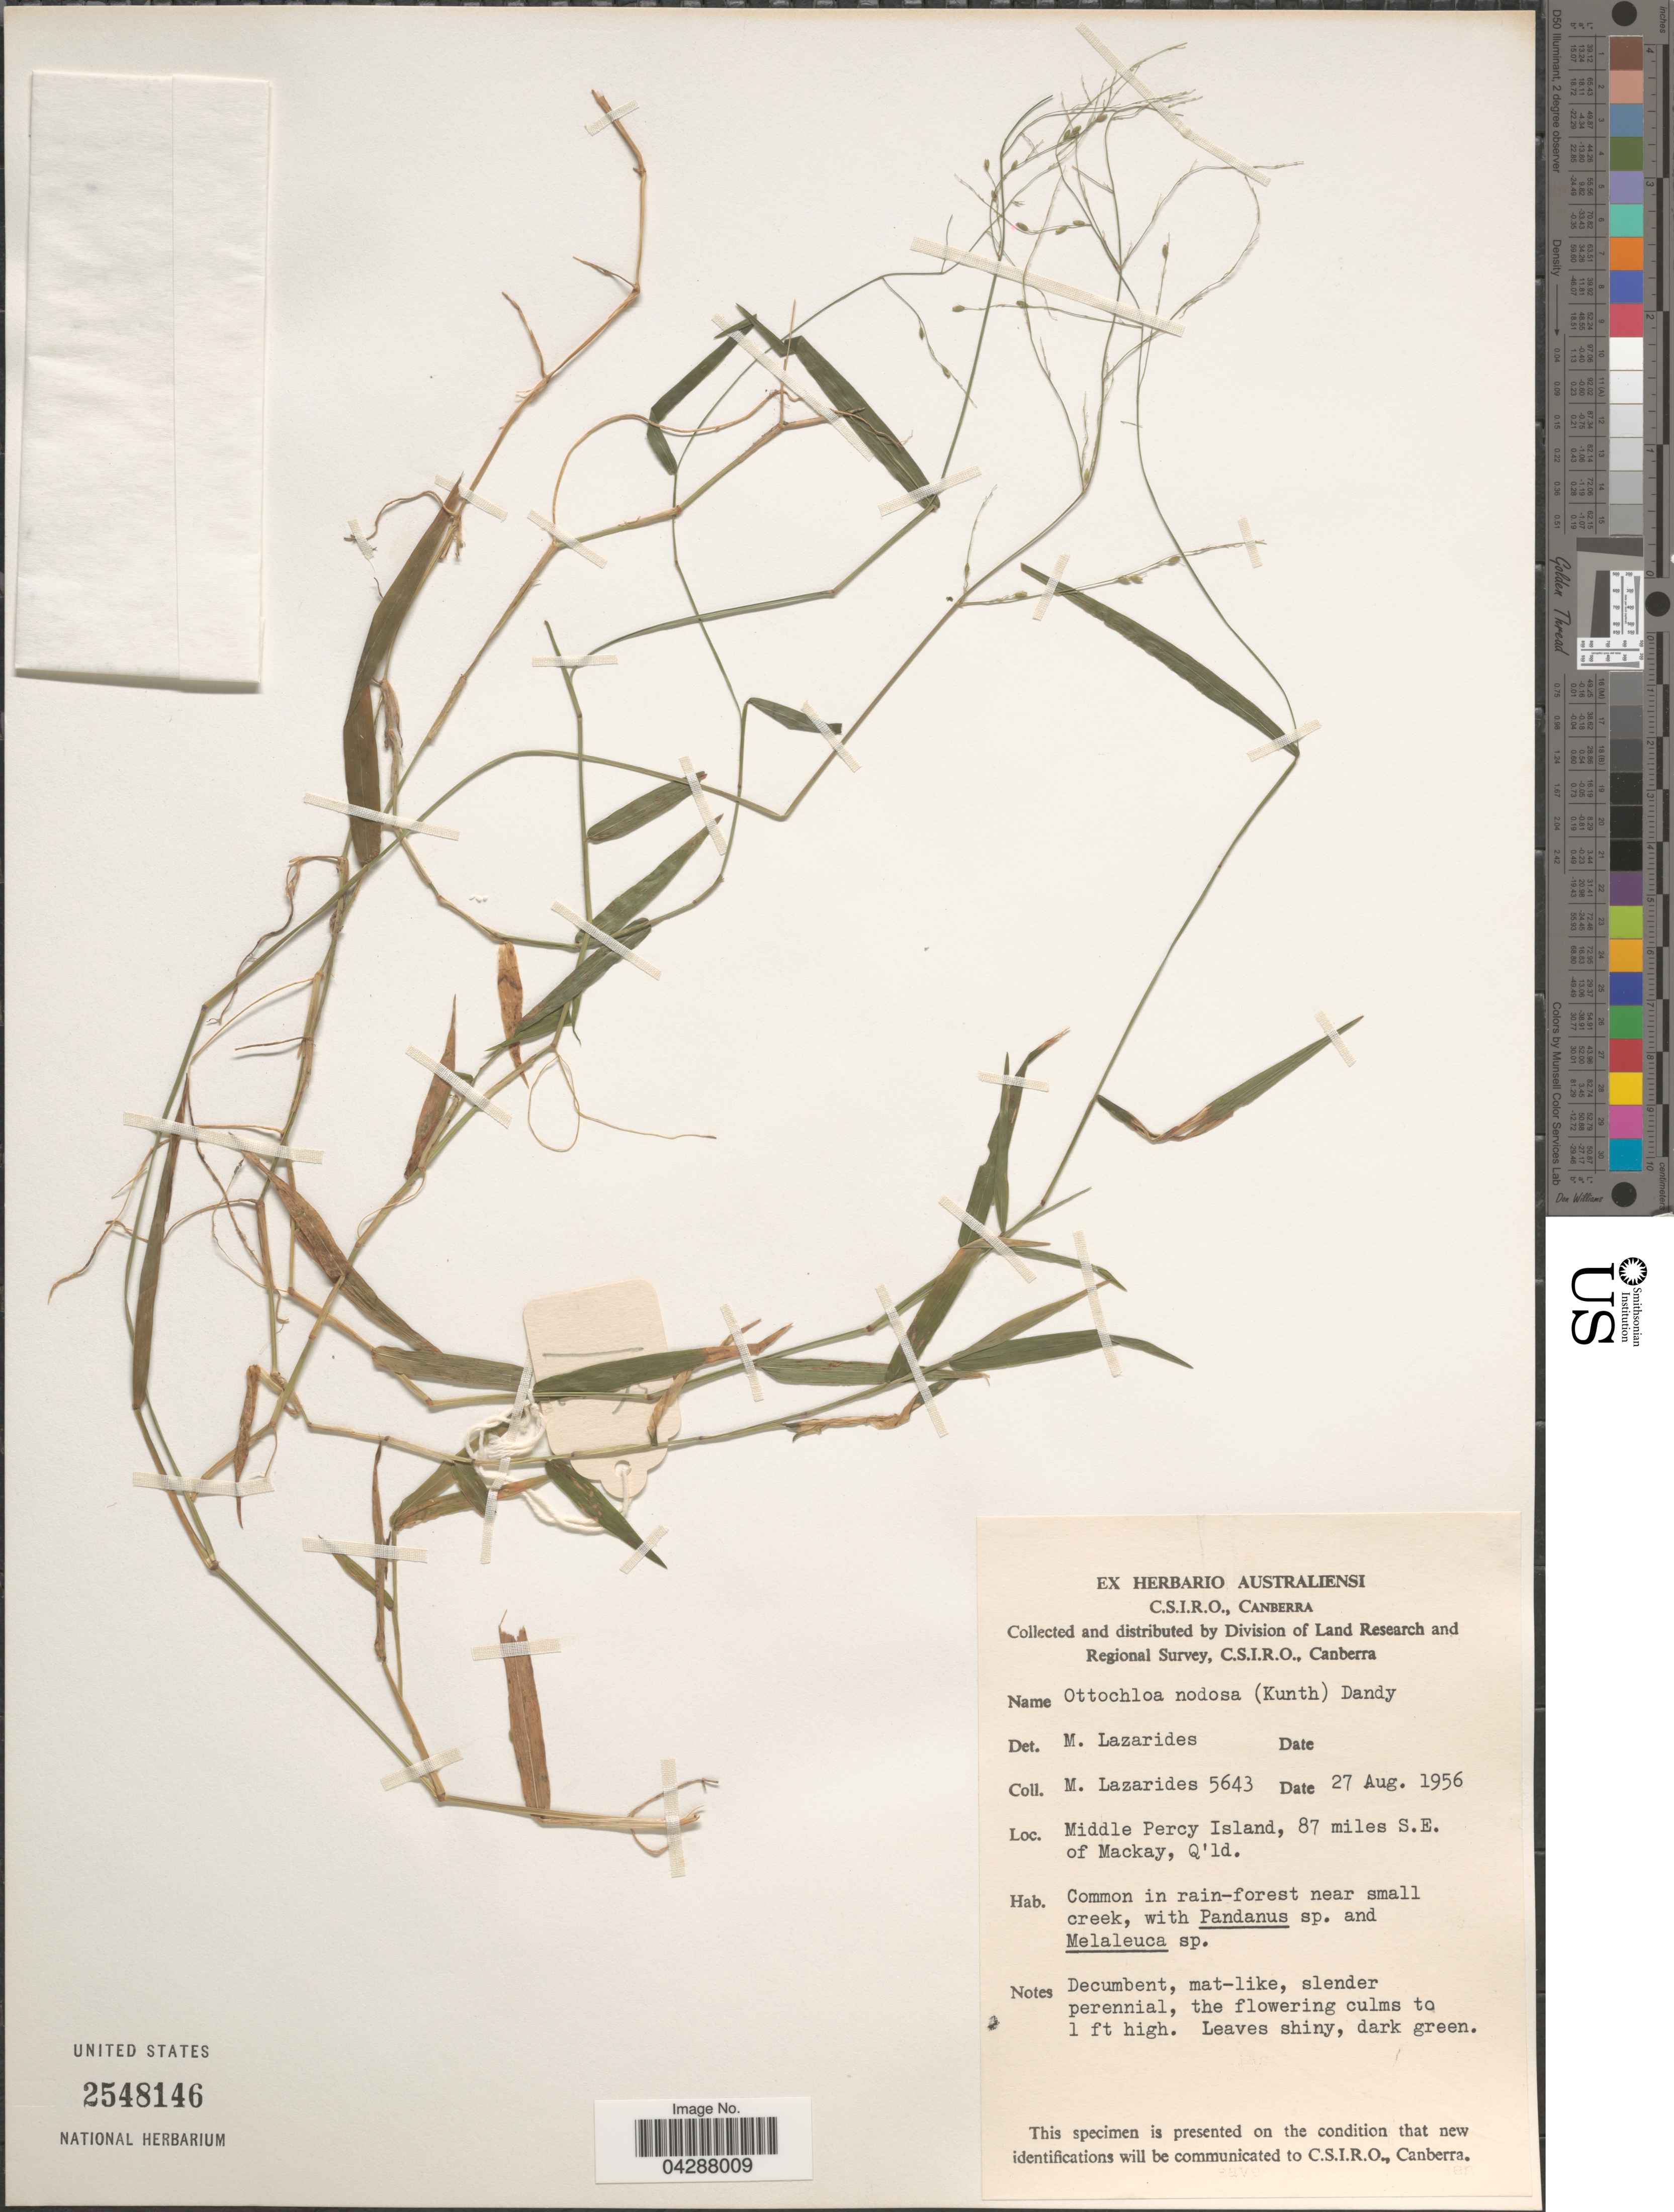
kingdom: Plantae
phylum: Tracheophyta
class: Liliopsida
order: Poales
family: Poaceae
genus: Ottochloa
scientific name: Ottochloa nodosa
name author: (Kunth) Dandy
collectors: M. Lazarides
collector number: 5643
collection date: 1956-08-27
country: Australia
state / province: Queensland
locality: Division of Land Research and Regional Survey, C.S.I.R.O. Middle Percy Island, 87 miles S.E. of Mackay.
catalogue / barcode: US 2548146